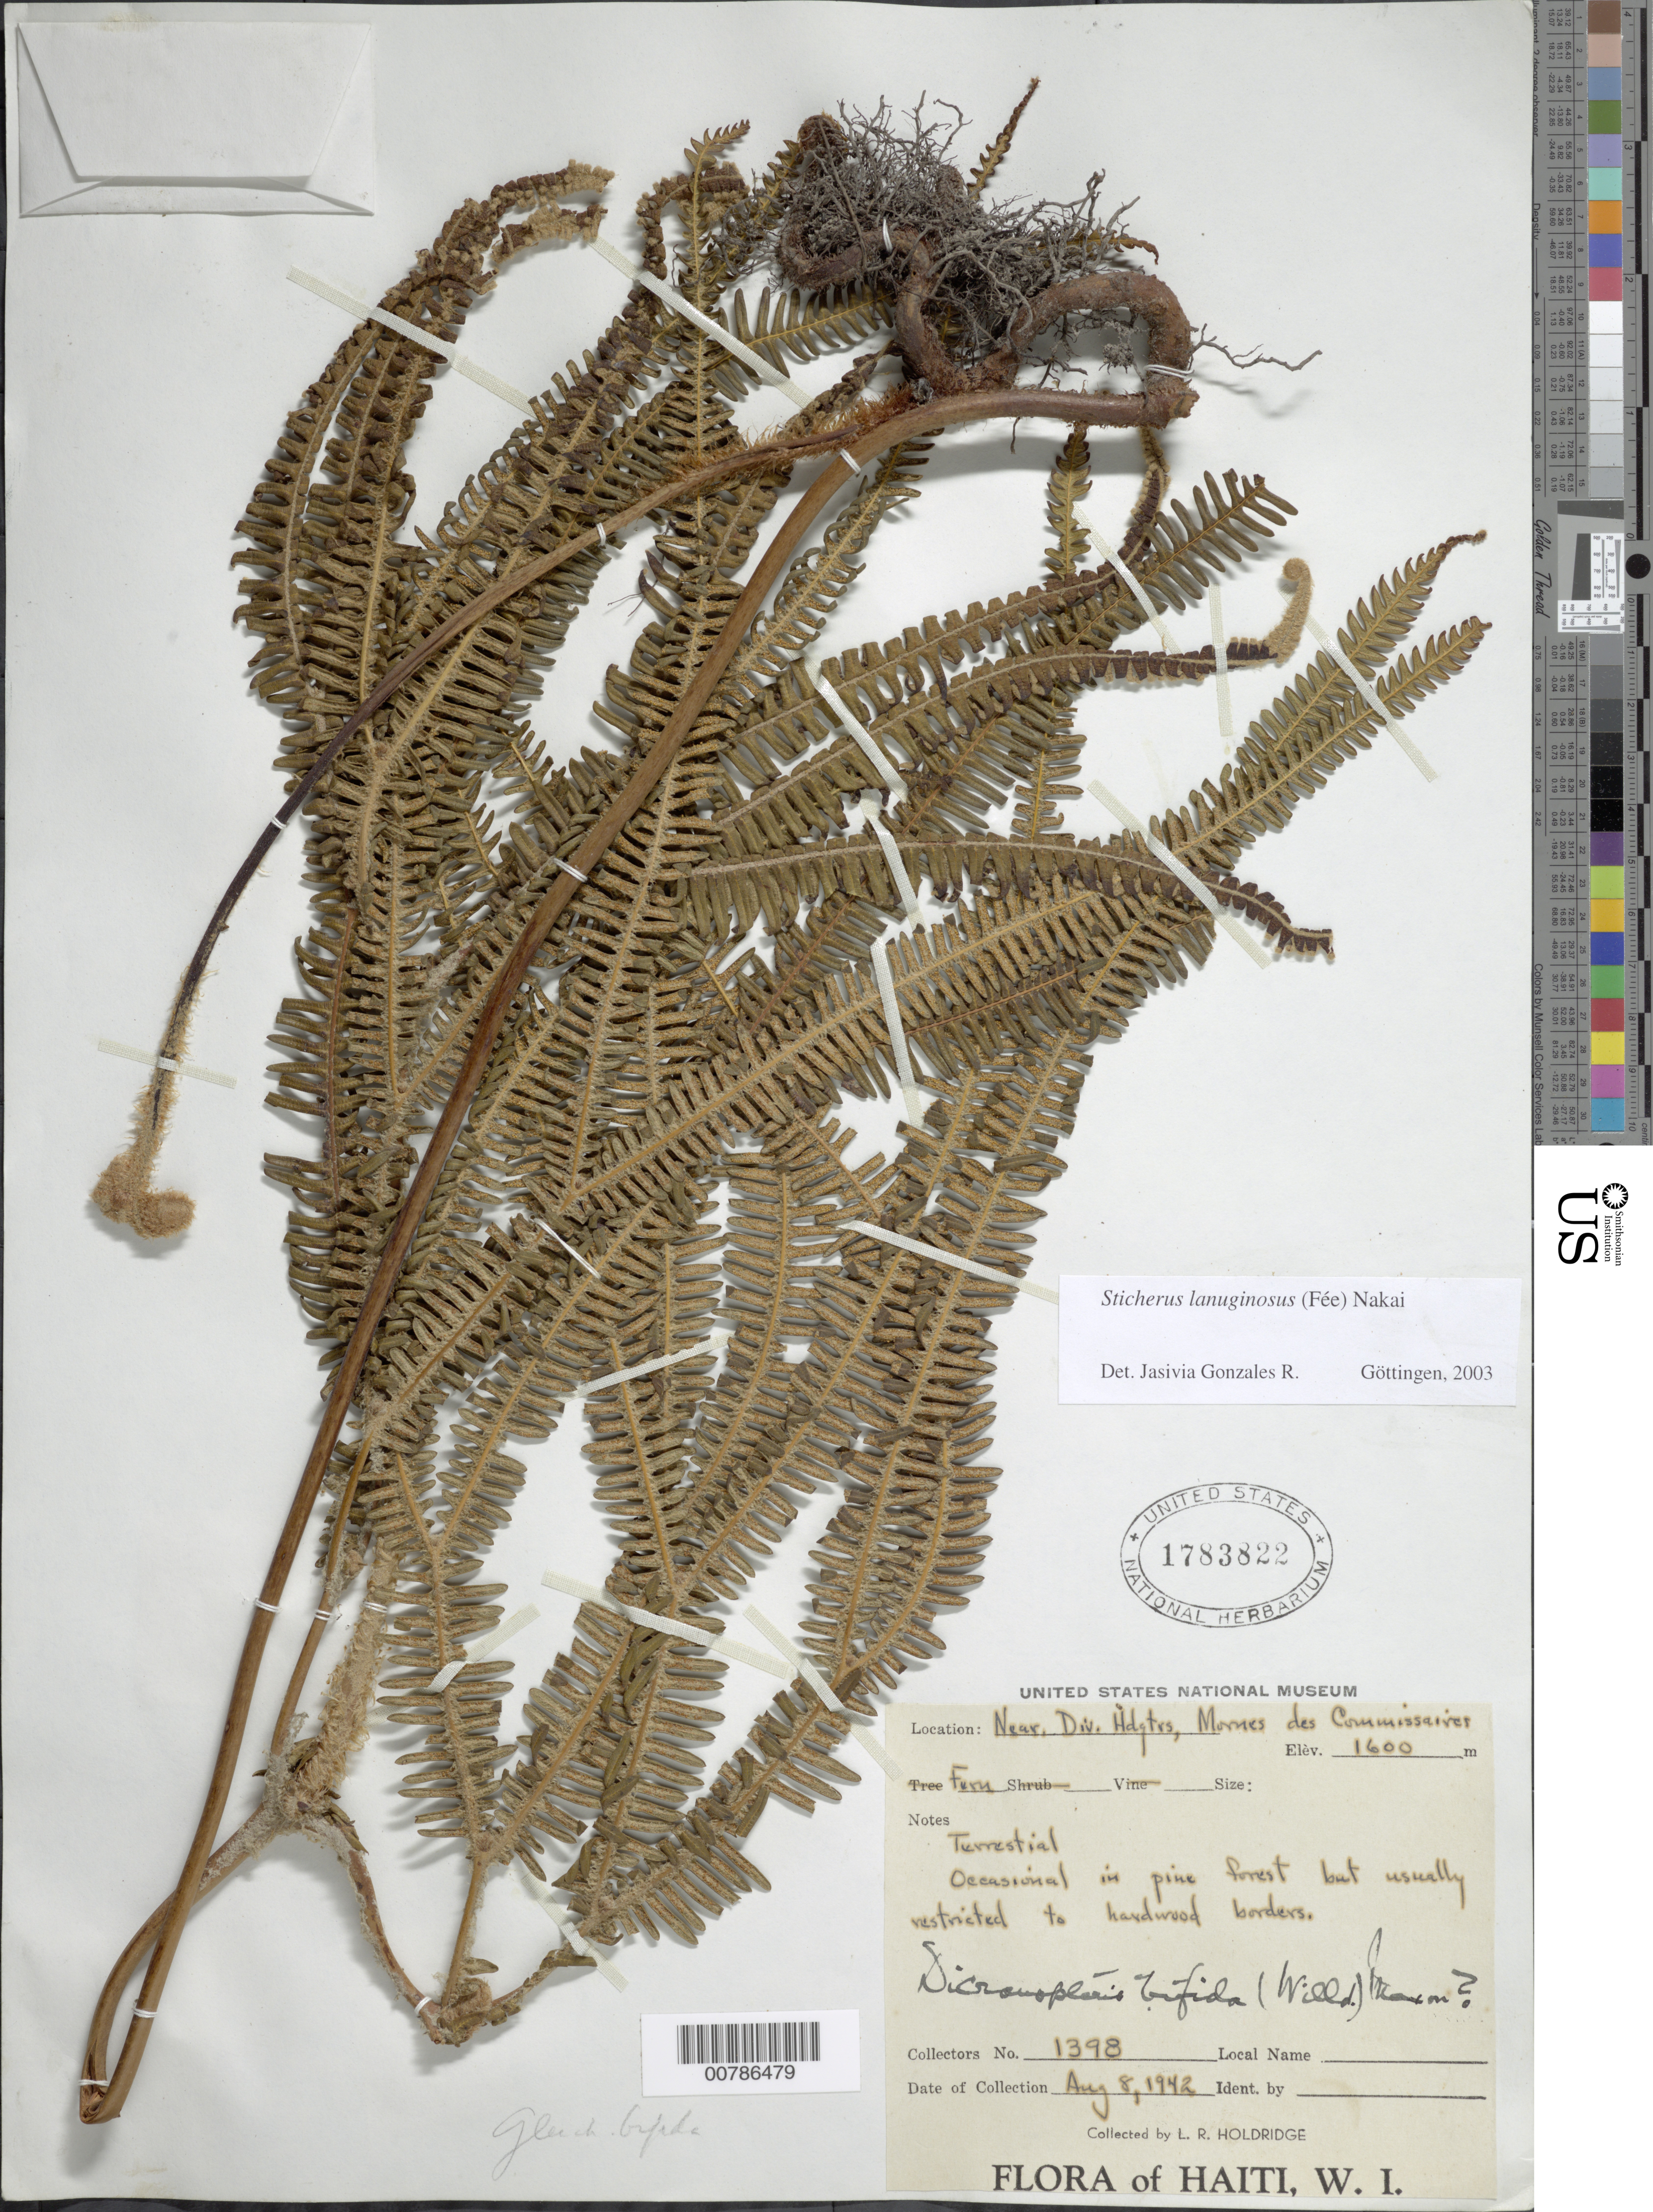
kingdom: Plantae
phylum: Tracheophyta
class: Polypodiopsida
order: Gleicheniales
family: Gleicheniaceae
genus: Sticherus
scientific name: Sticherus lanuginosus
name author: (Fée) Nakai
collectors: L. Holdridge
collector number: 1398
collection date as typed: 08 Aug 1942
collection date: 1942-08-08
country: Haiti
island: Hispaniola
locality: Morne des Commissaires, near Div. Hdqtrs.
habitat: In pine forest, but usually restricted to hardwood borders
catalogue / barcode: US 1783822